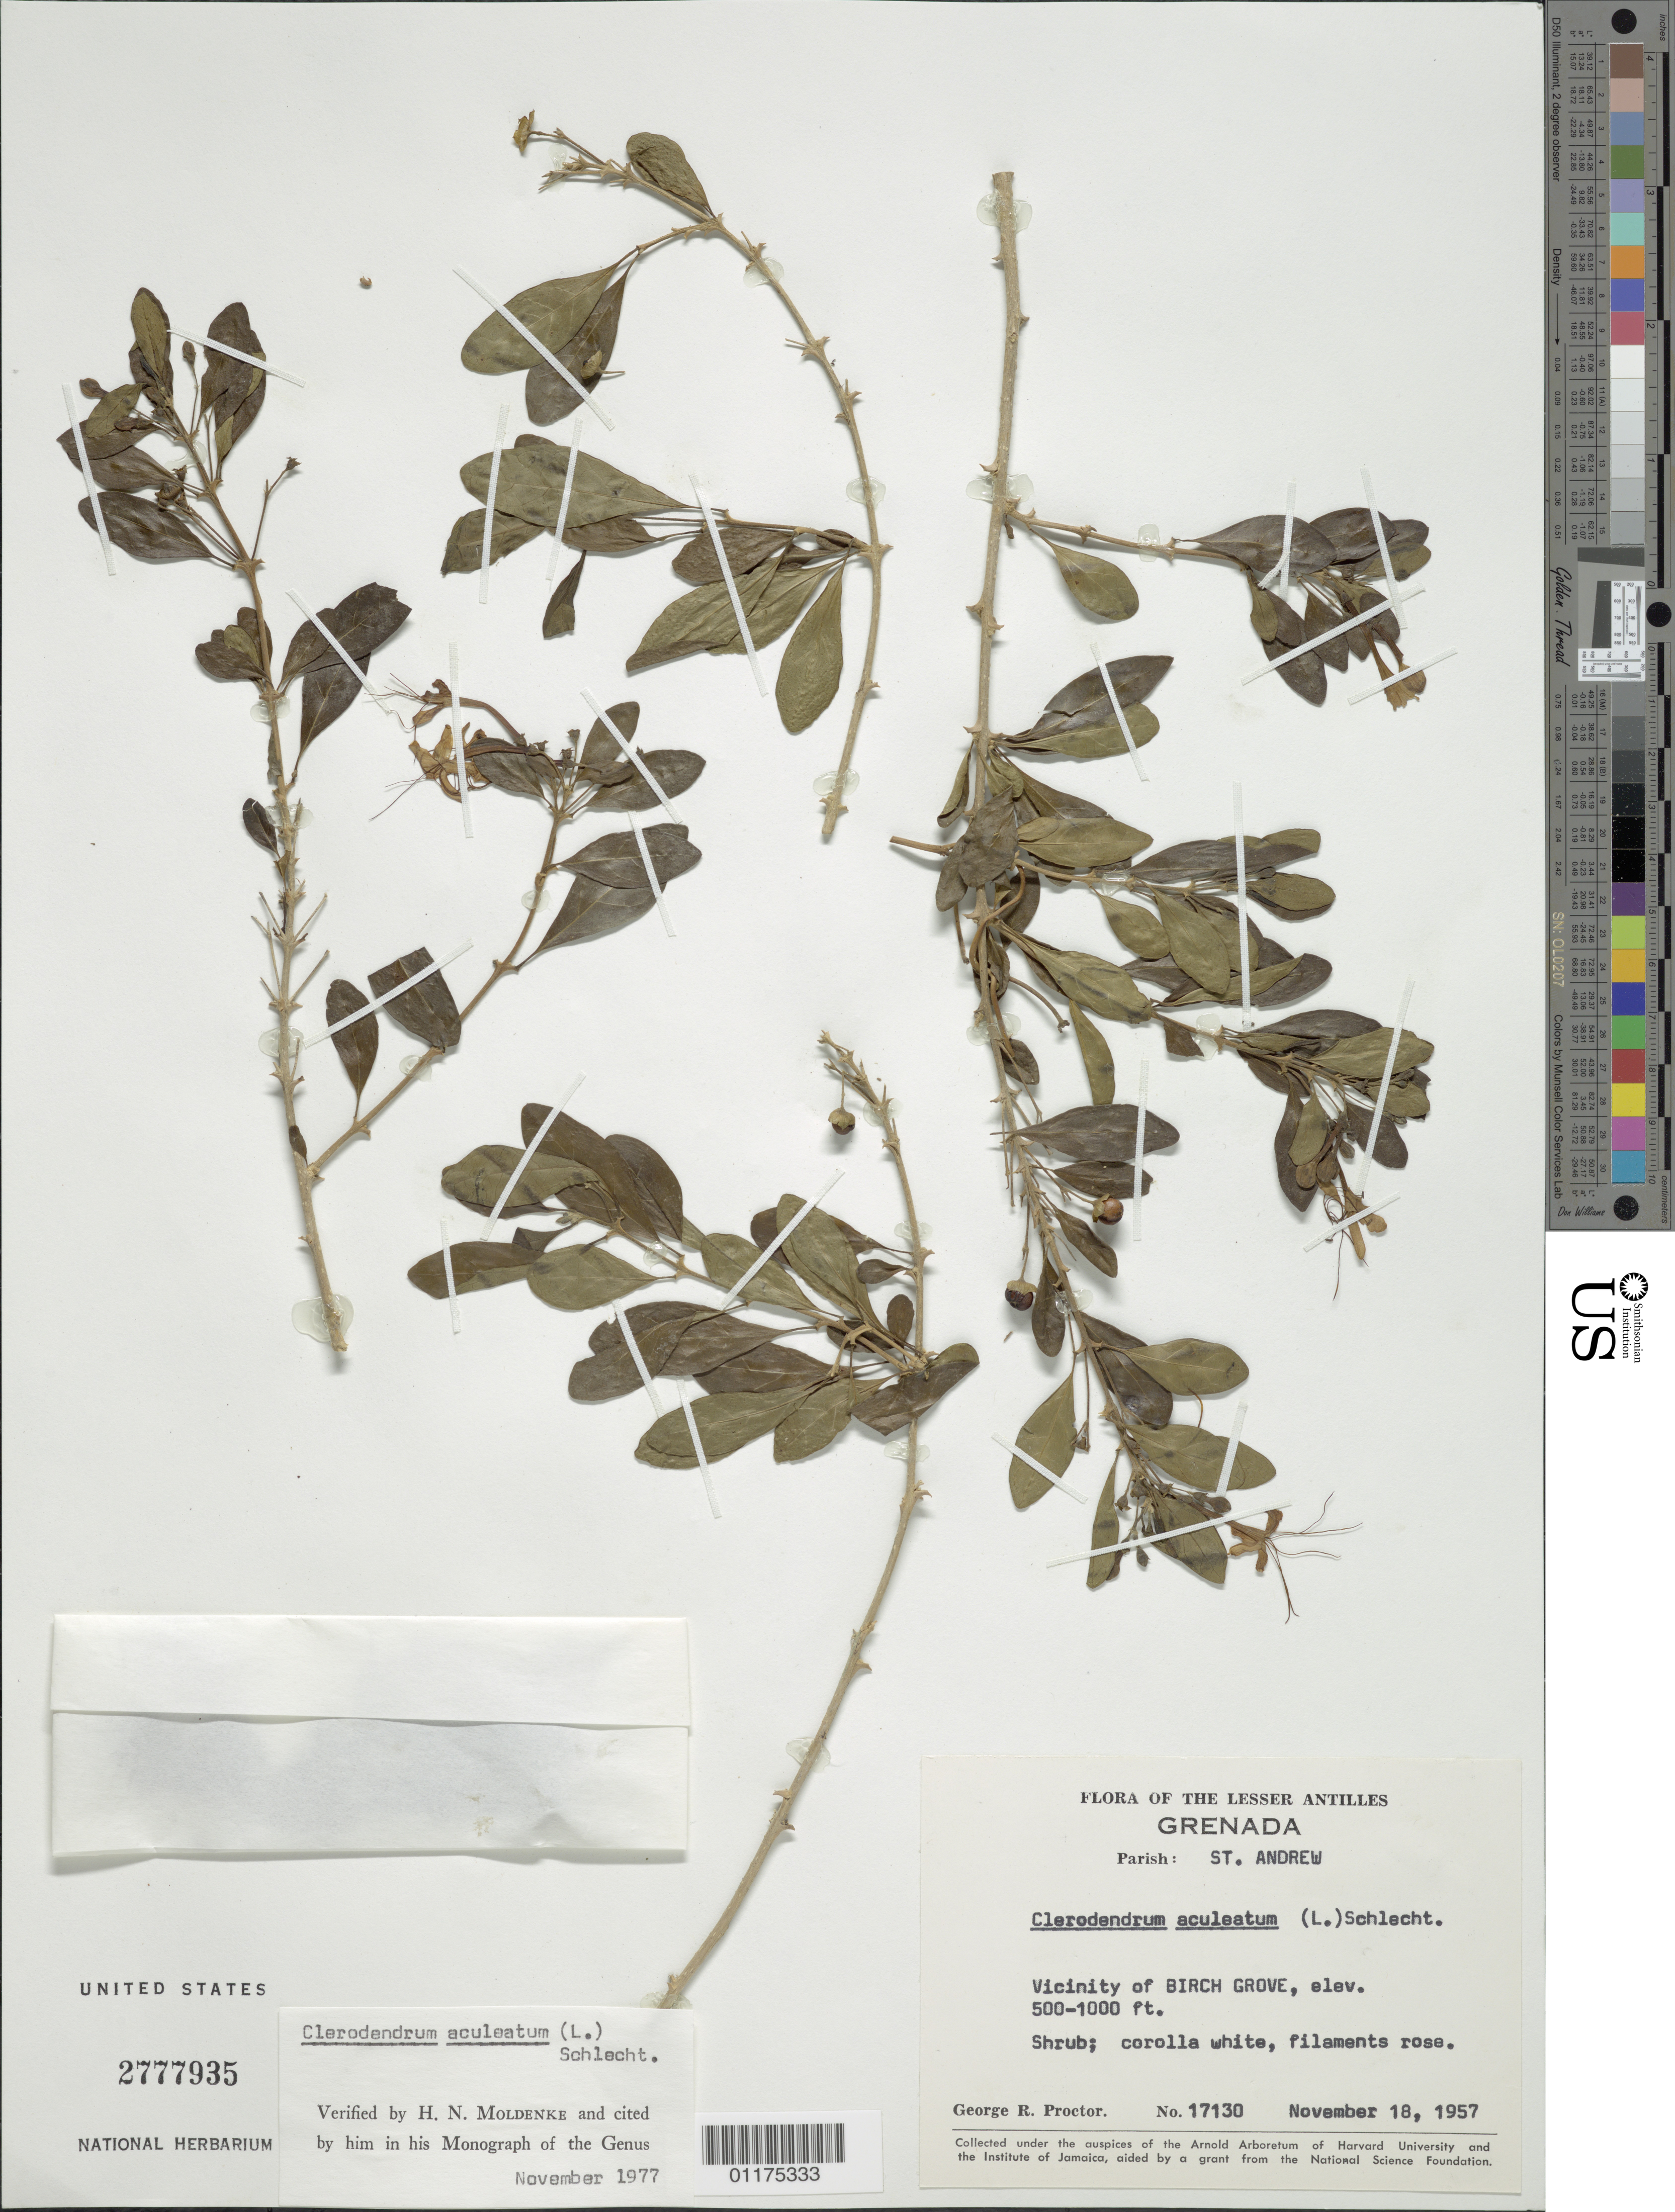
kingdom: Plantae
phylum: Tracheophyta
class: Magnoliopsida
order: Lamiales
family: Lamiaceae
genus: Clerodendrum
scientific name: Clerodendrum aculeatum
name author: (L.) Schltdl.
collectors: G. R. Proctor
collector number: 17130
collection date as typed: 18 Nov 1957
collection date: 1957-11-18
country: Grenada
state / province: Saint Andrew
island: Grenada I.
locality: Vicinity of Birch Grove,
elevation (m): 152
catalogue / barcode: US 2777935